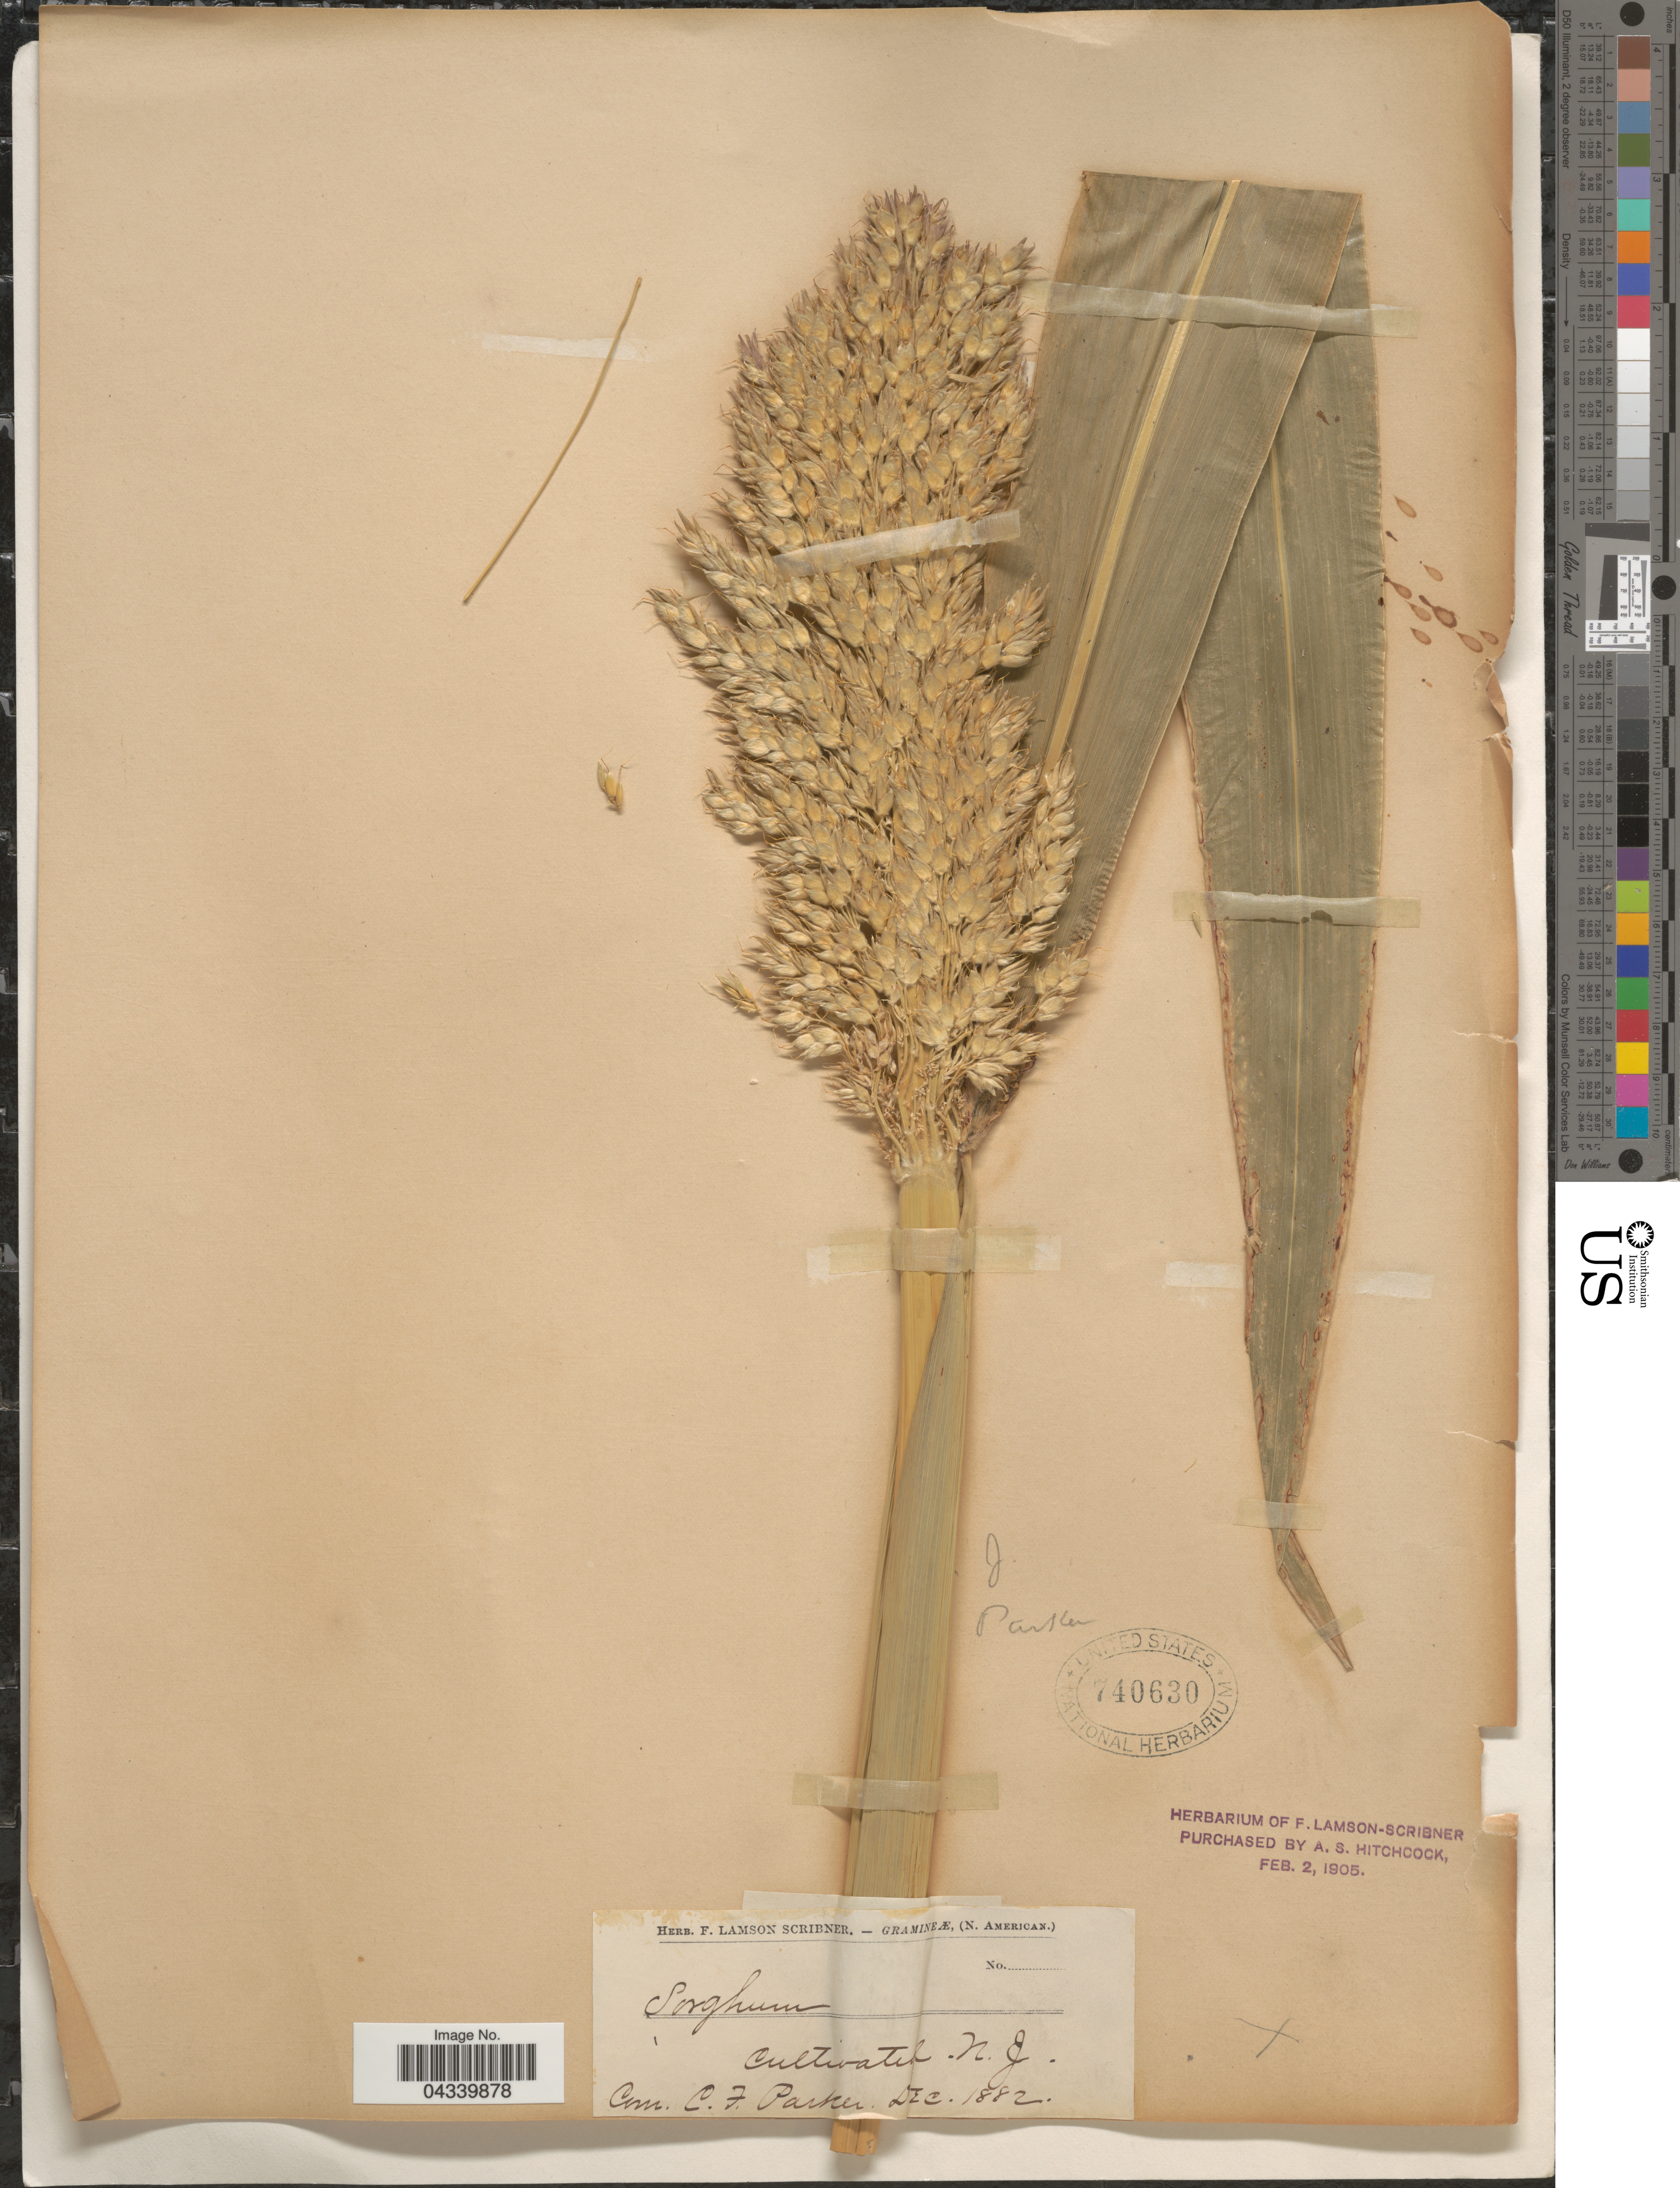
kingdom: Plantae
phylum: Tracheophyta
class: Liliopsida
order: Poales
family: Poaceae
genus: Sorghum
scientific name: Sorghum bicolor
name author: (L.) Moench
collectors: ex herb. F. Lamson Scribner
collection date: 1882-12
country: United States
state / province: New Jersey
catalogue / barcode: US 740630